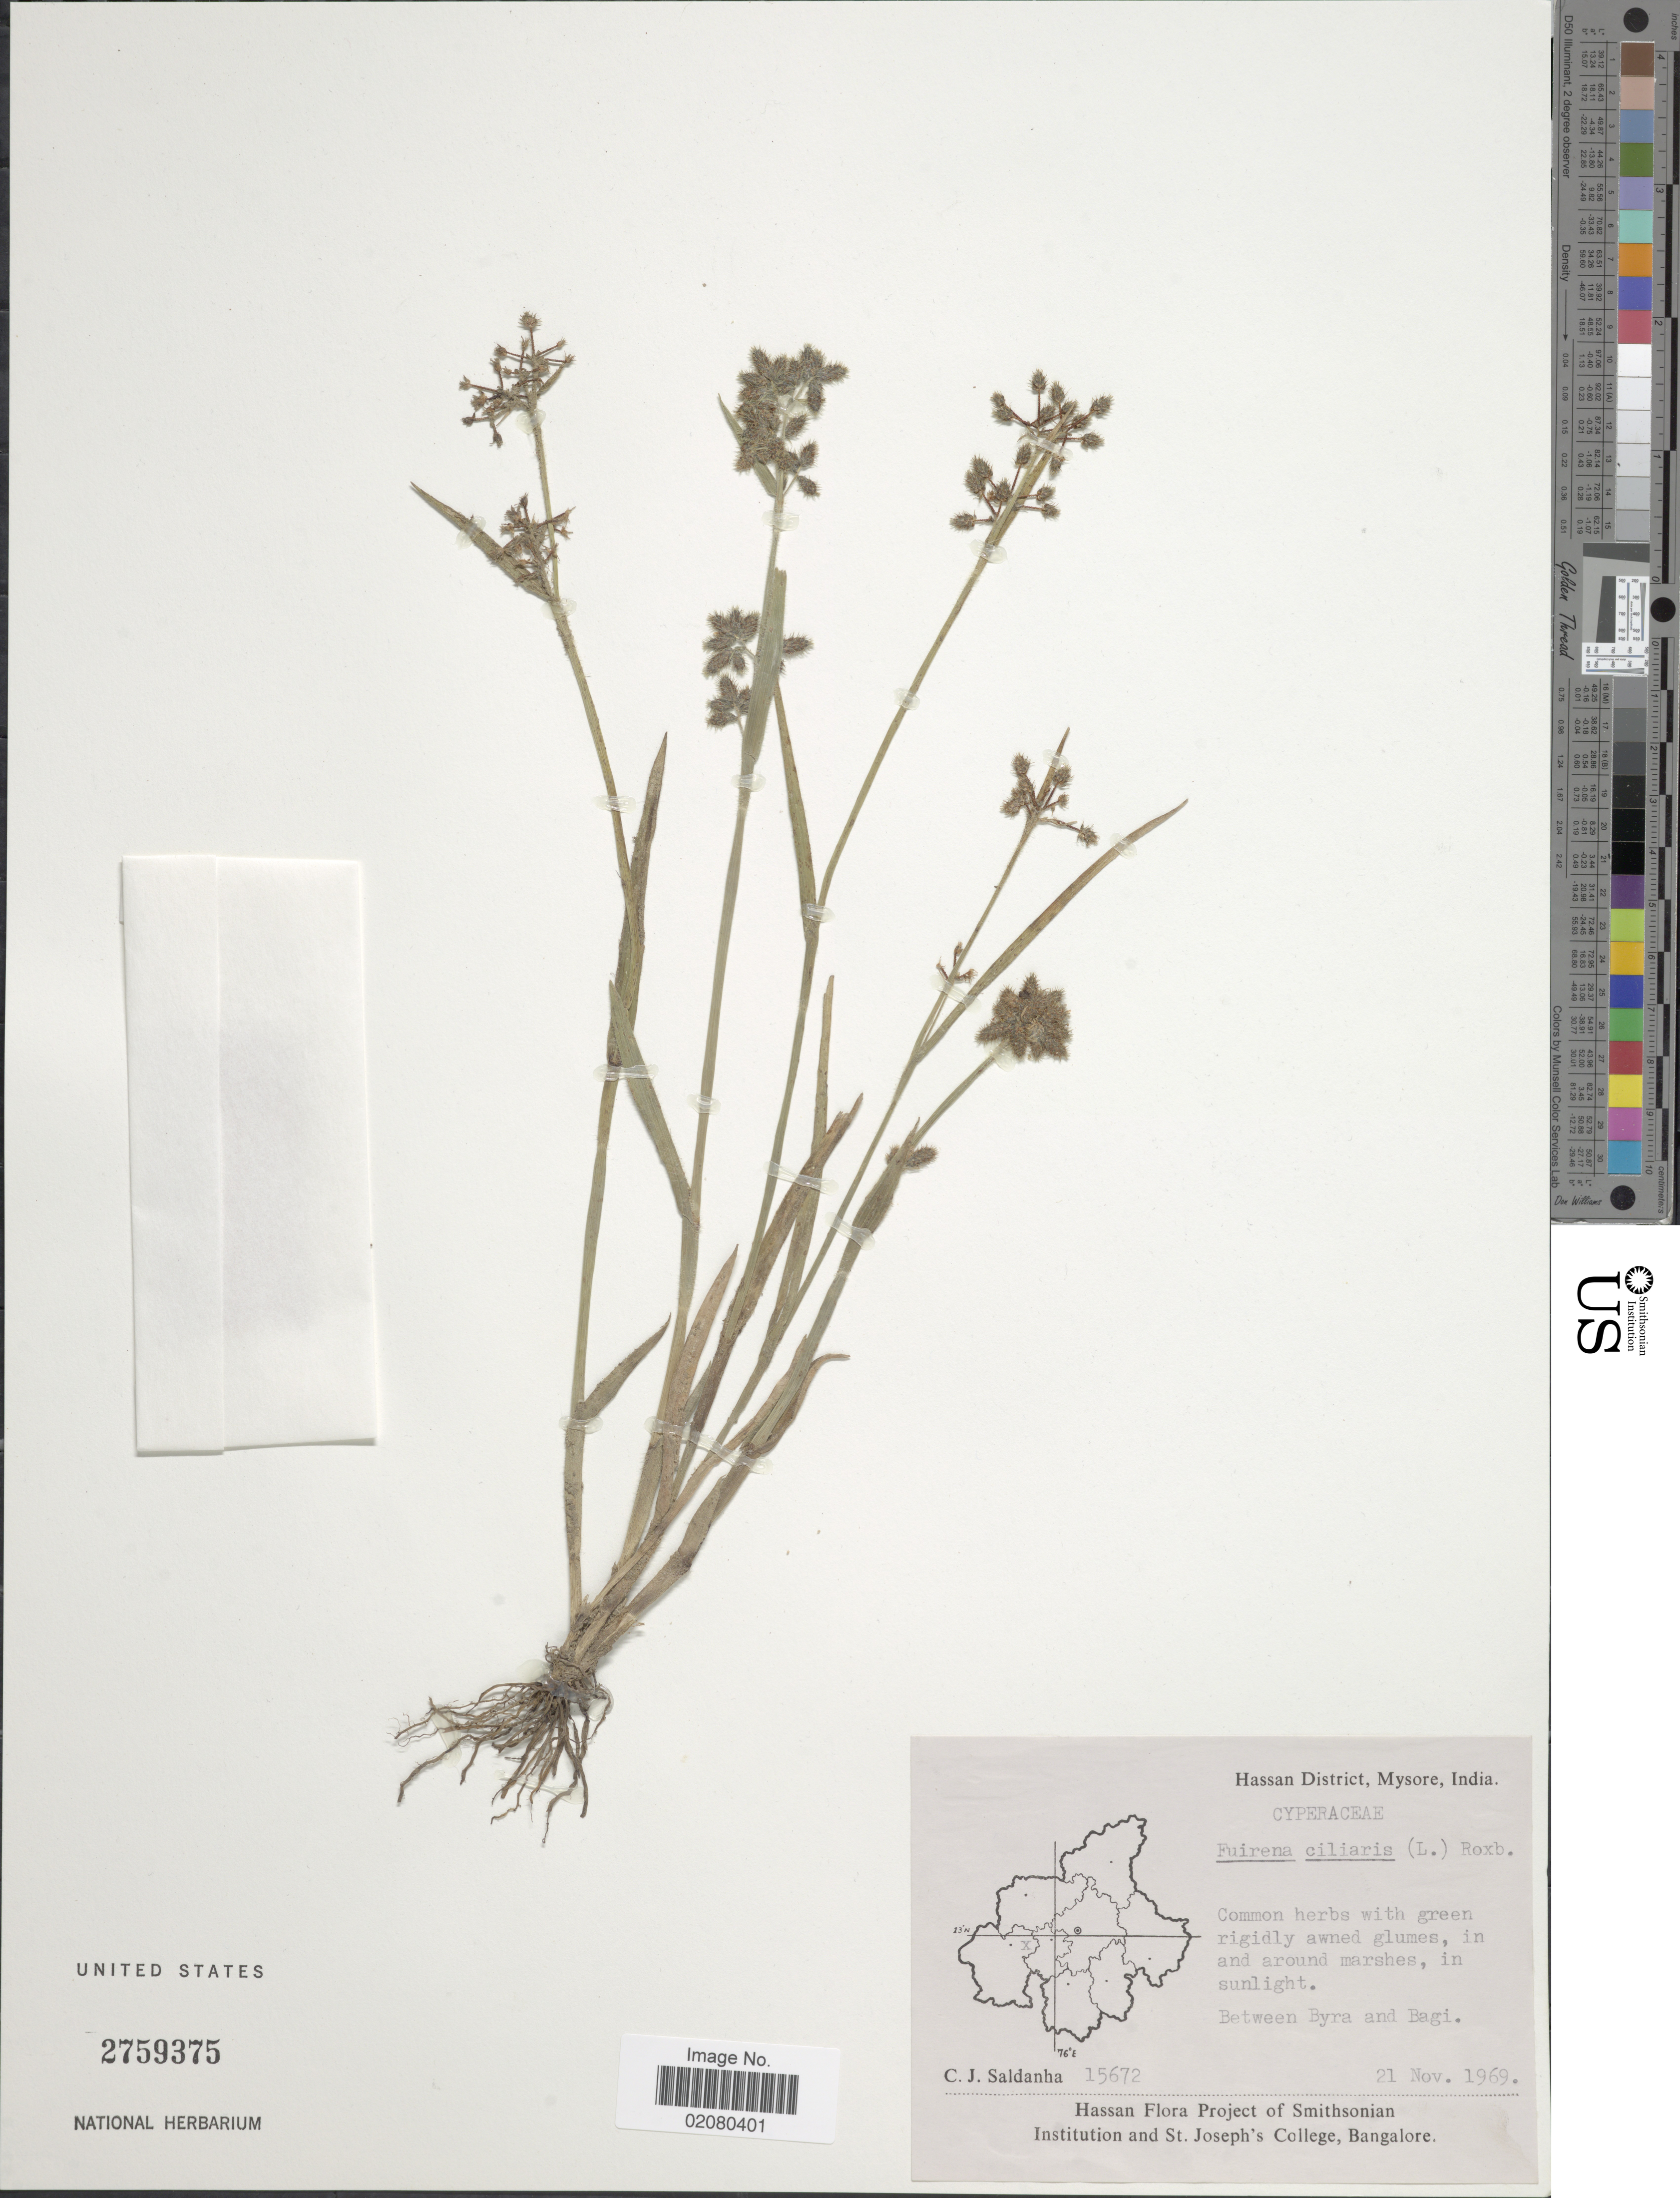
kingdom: Plantae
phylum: Tracheophyta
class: Liliopsida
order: Poales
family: Cyperaceae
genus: Fuirena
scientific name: Fuirena ciliaris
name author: (L.) Roxb.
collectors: C. J. Saldanha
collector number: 15672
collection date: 1969-11-21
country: India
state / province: Karnataka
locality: Hassan District, Mysore, India, between Byra and Bagi.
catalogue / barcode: US 2759375